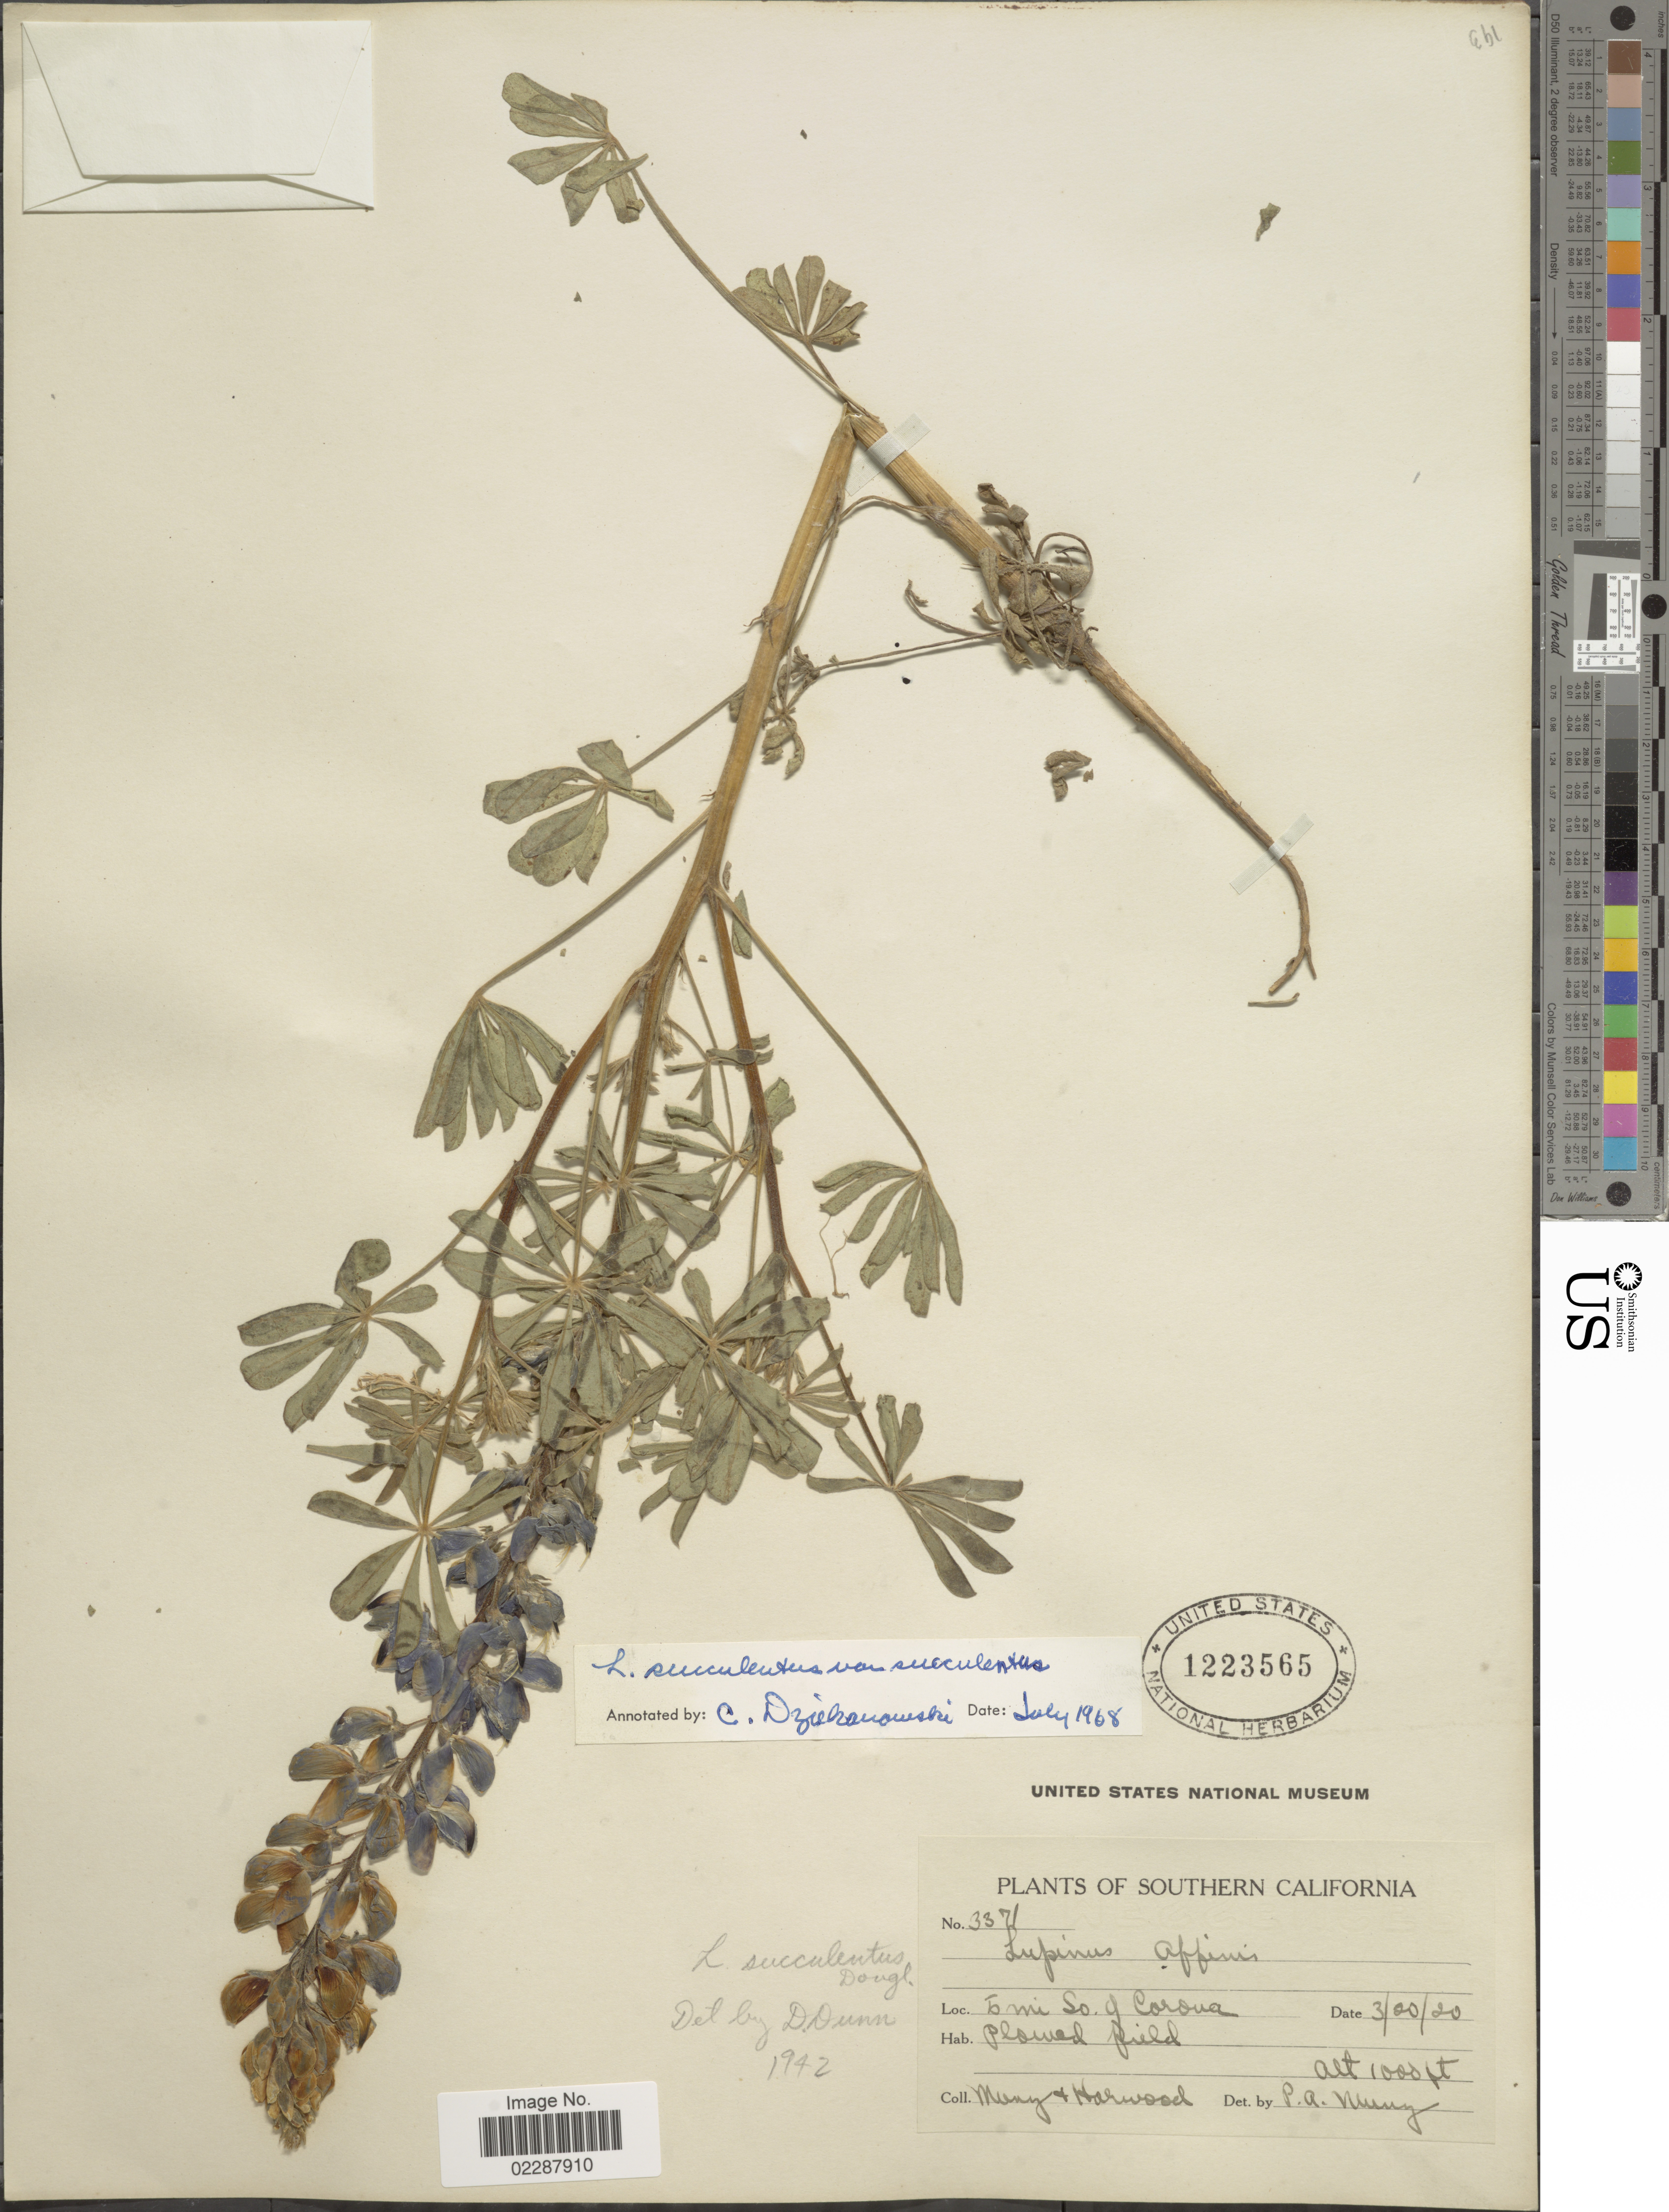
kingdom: Plantae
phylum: Tracheophyta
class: Magnoliopsida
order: Fabales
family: Fabaceae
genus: Lupinus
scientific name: Lupinus succulentus var. succulentus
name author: Douglas ex K. Koch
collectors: P. A. Munz & Harwood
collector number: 3371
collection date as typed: Transcribed d/m/y: 20/3/20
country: United States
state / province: California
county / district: Riverside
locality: Southern California, 5 mi. So of Corona.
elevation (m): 305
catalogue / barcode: US 1223565